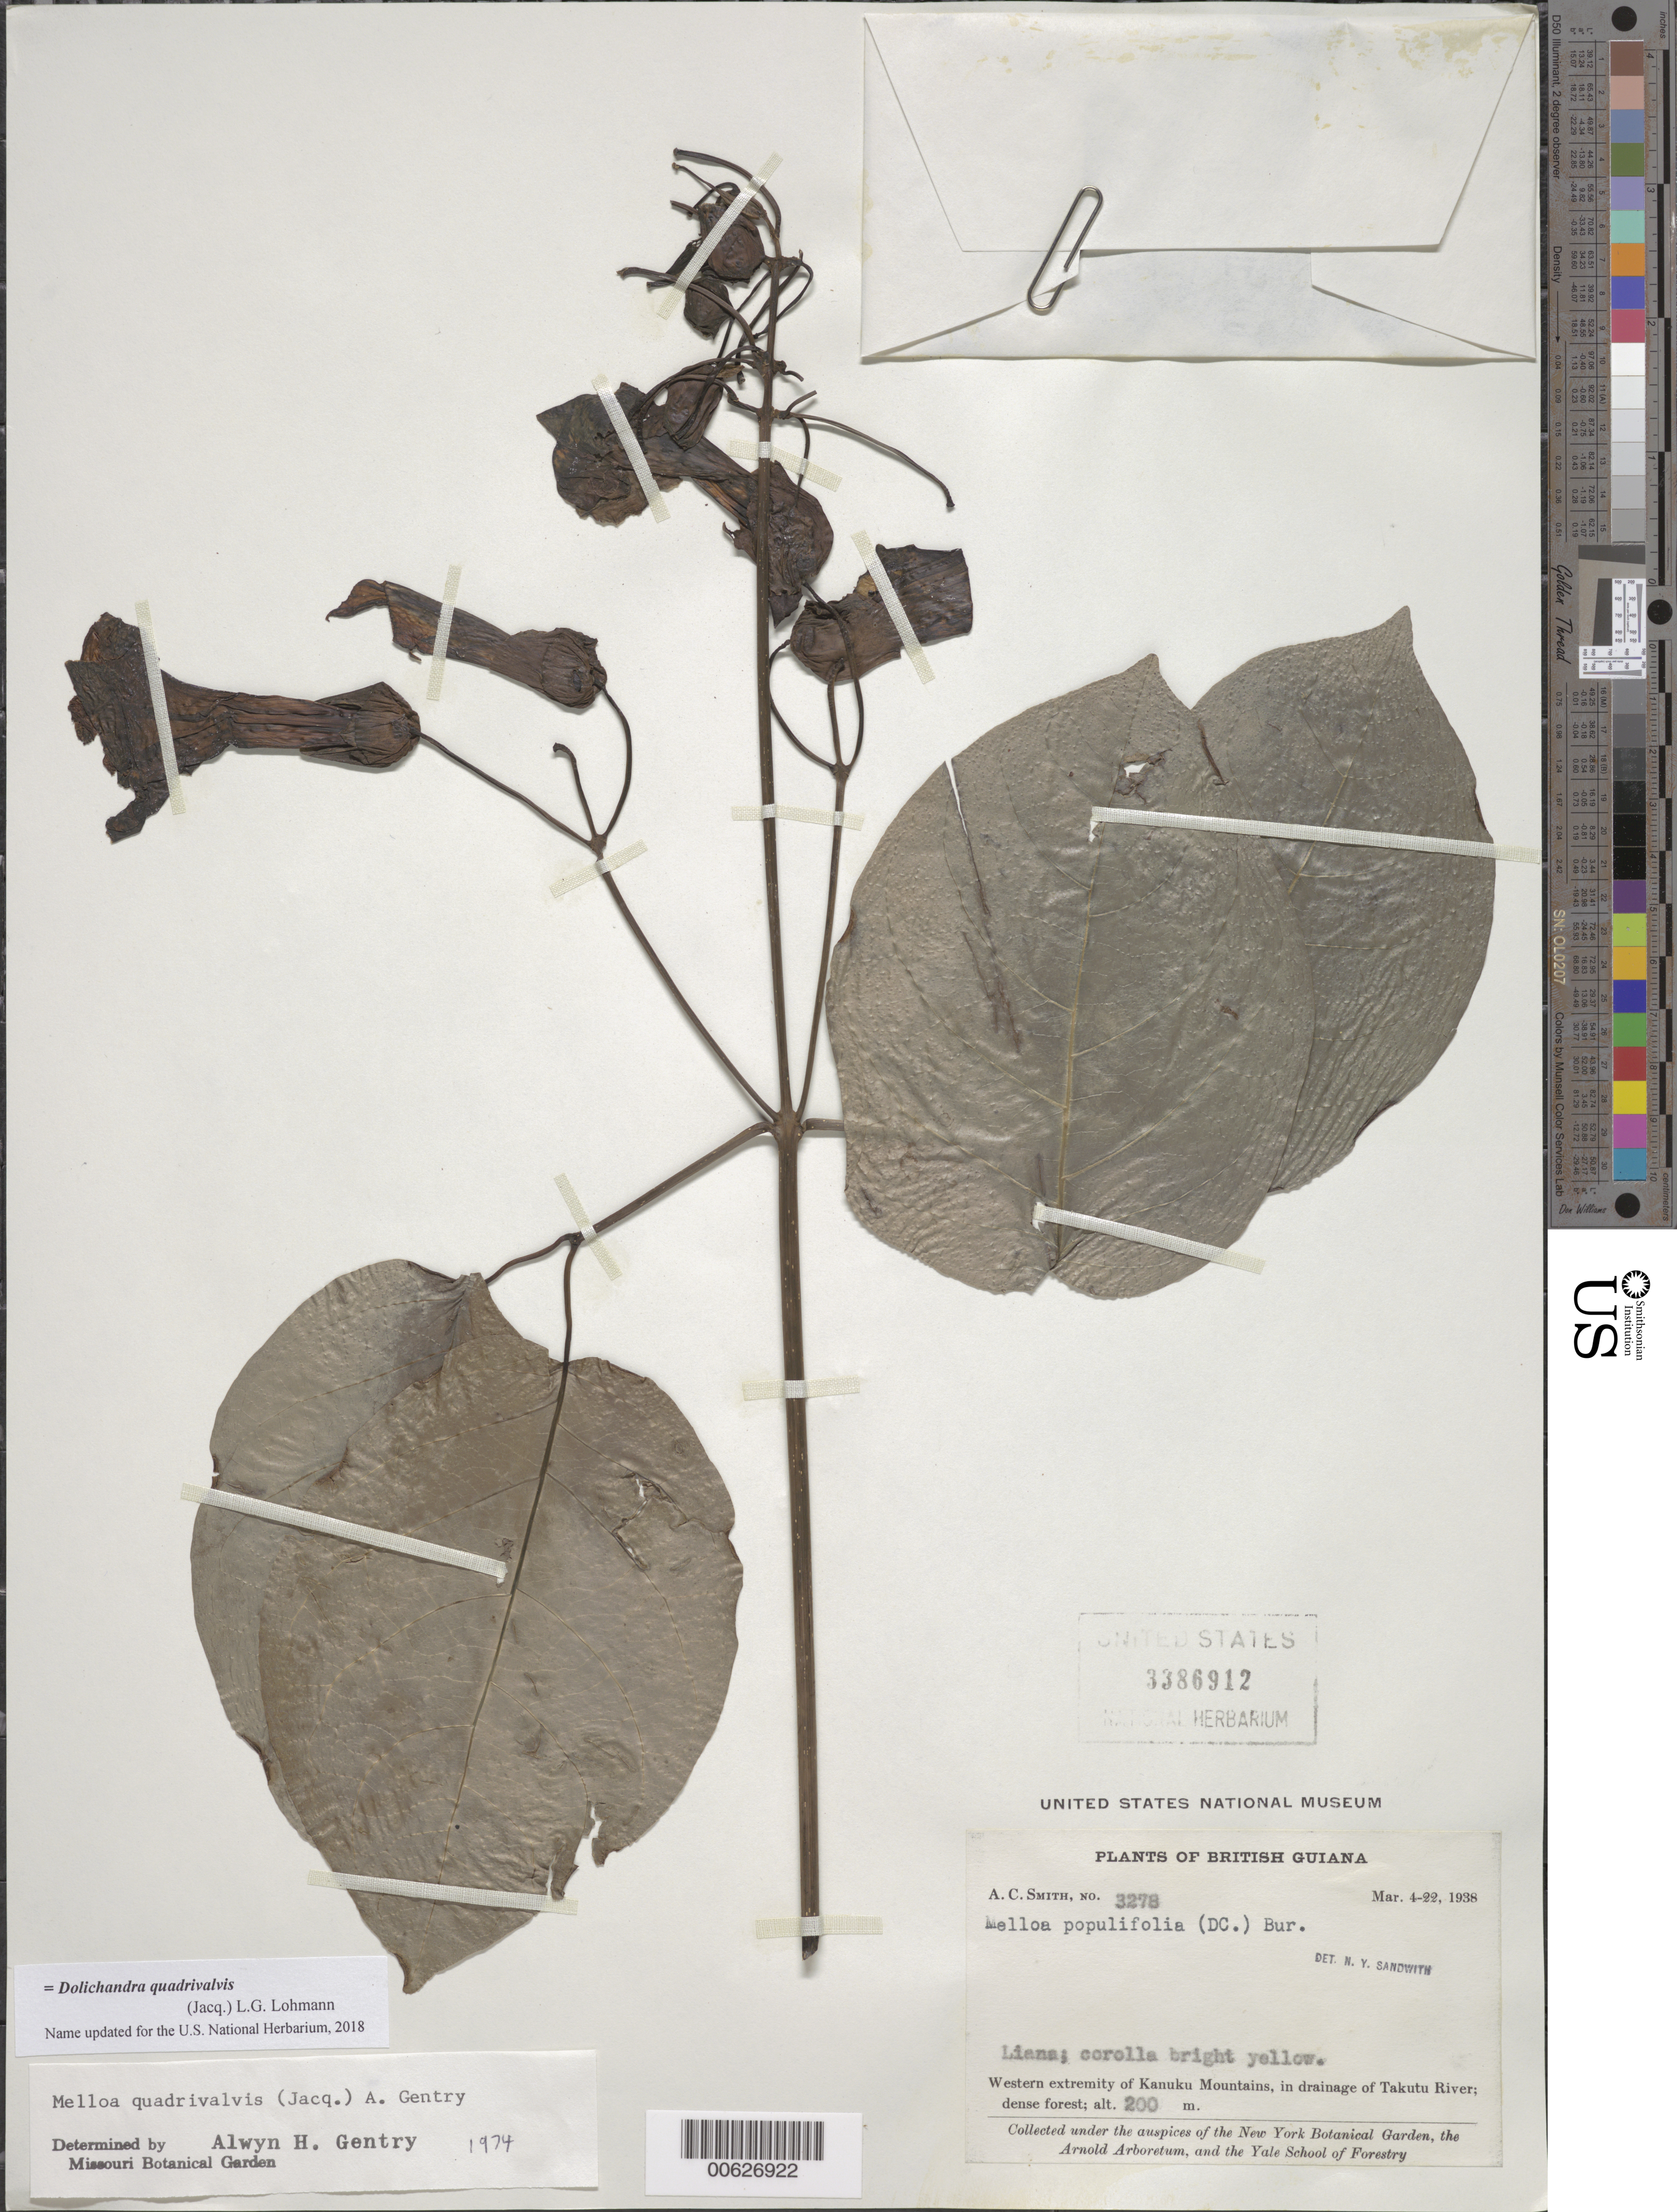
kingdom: Plantae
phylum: Tracheophyta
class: Magnoliopsida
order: Lamiales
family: Bignoniaceae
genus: Dolichandra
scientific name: Dolichandra quadrivalvis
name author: (Jacq.) L.G. Lohmann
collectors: A. C. Smith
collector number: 3278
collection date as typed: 4-Mar-38 to 22-Mar-38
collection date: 1938-03-04/1938-03-22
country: Guyana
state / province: U. Takutu-U. Essequibo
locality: Kanuku Mts., drainage of Takutu R., western extremity of Kanuku Mountains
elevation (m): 200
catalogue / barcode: US 3386912